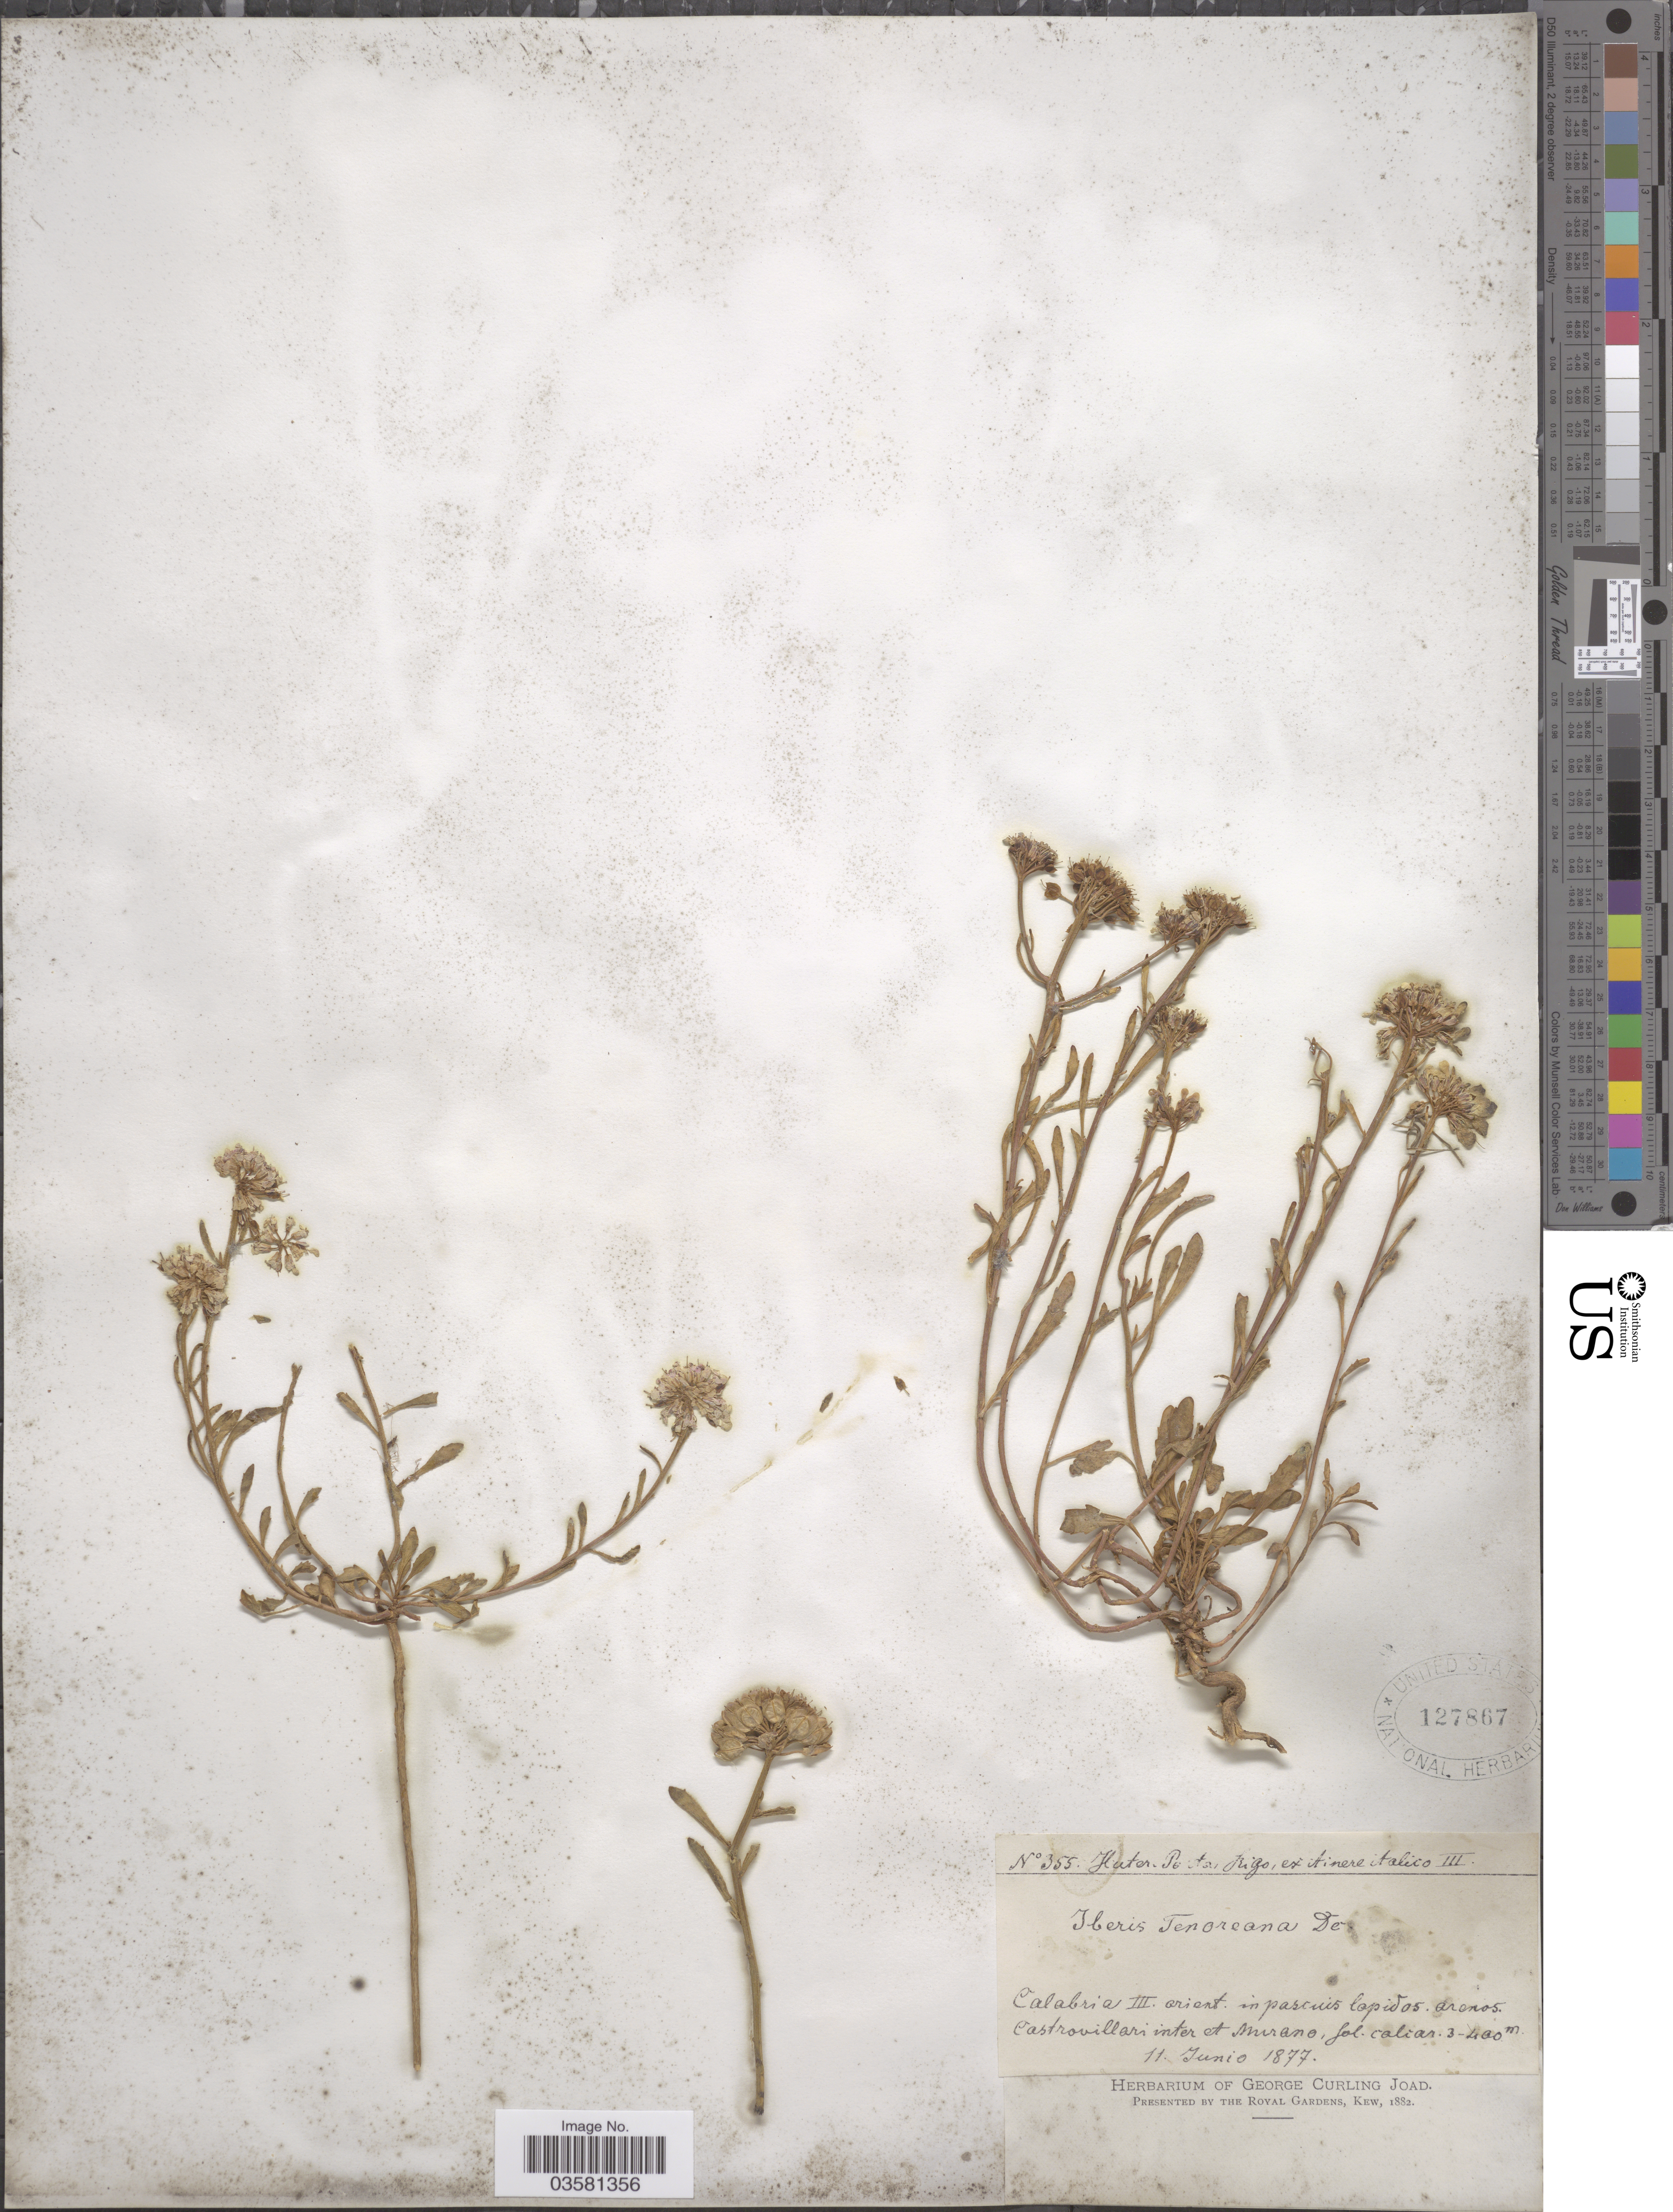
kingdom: Plantae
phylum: Tracheophyta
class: Magnoliopsida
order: Brassicales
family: Brassicaceae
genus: Iberis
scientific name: Iberis tenoreana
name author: DC.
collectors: -. Huter, -- Porta & -- Rigo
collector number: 355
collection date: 1877-06-11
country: Italy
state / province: Calabria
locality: Calabria III. orient. in pascuis lapidos arenos Castrovillari inter et Murano.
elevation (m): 300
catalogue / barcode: US 127867